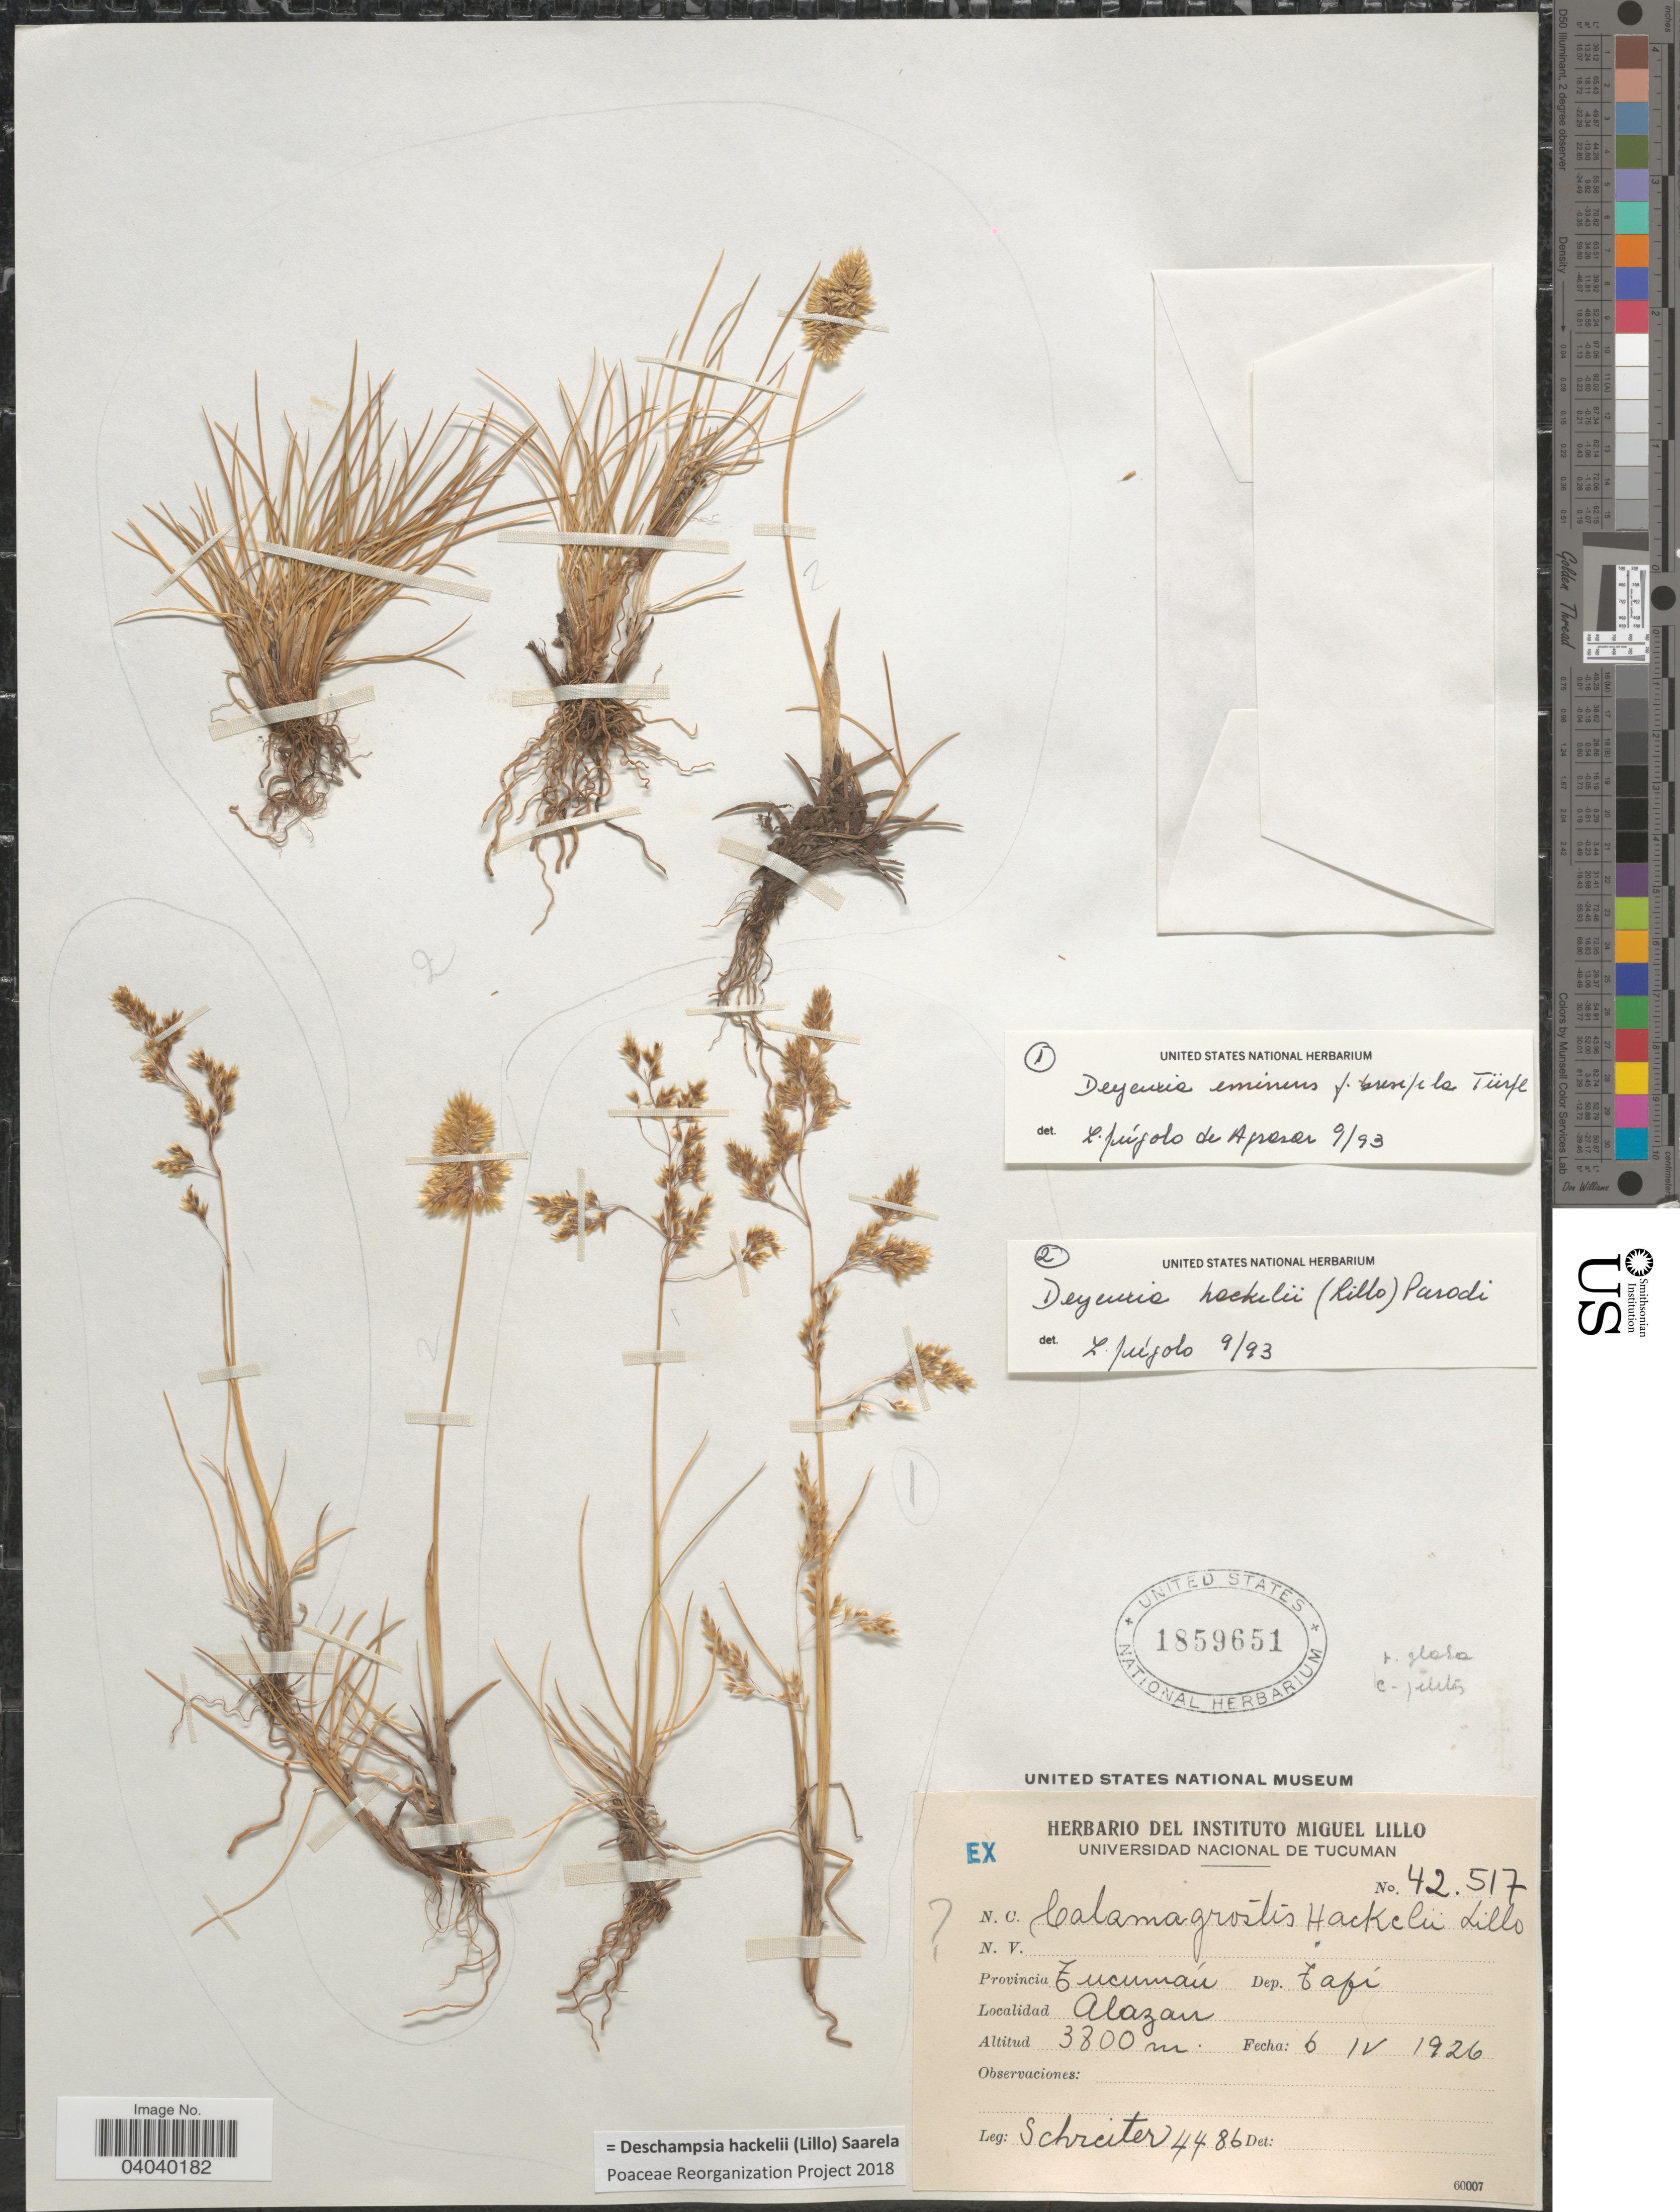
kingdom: Plantae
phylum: Tracheophyta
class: Liliopsida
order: Poales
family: Poaceae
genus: Deschampsia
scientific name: Deschampsia hackelii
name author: (Lillo) Saarela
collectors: -. Schreiter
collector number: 4486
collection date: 1926-04-06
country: Argentina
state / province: Tucuman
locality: Dep. Tafí. Alazan.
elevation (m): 3800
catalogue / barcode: US 1859651